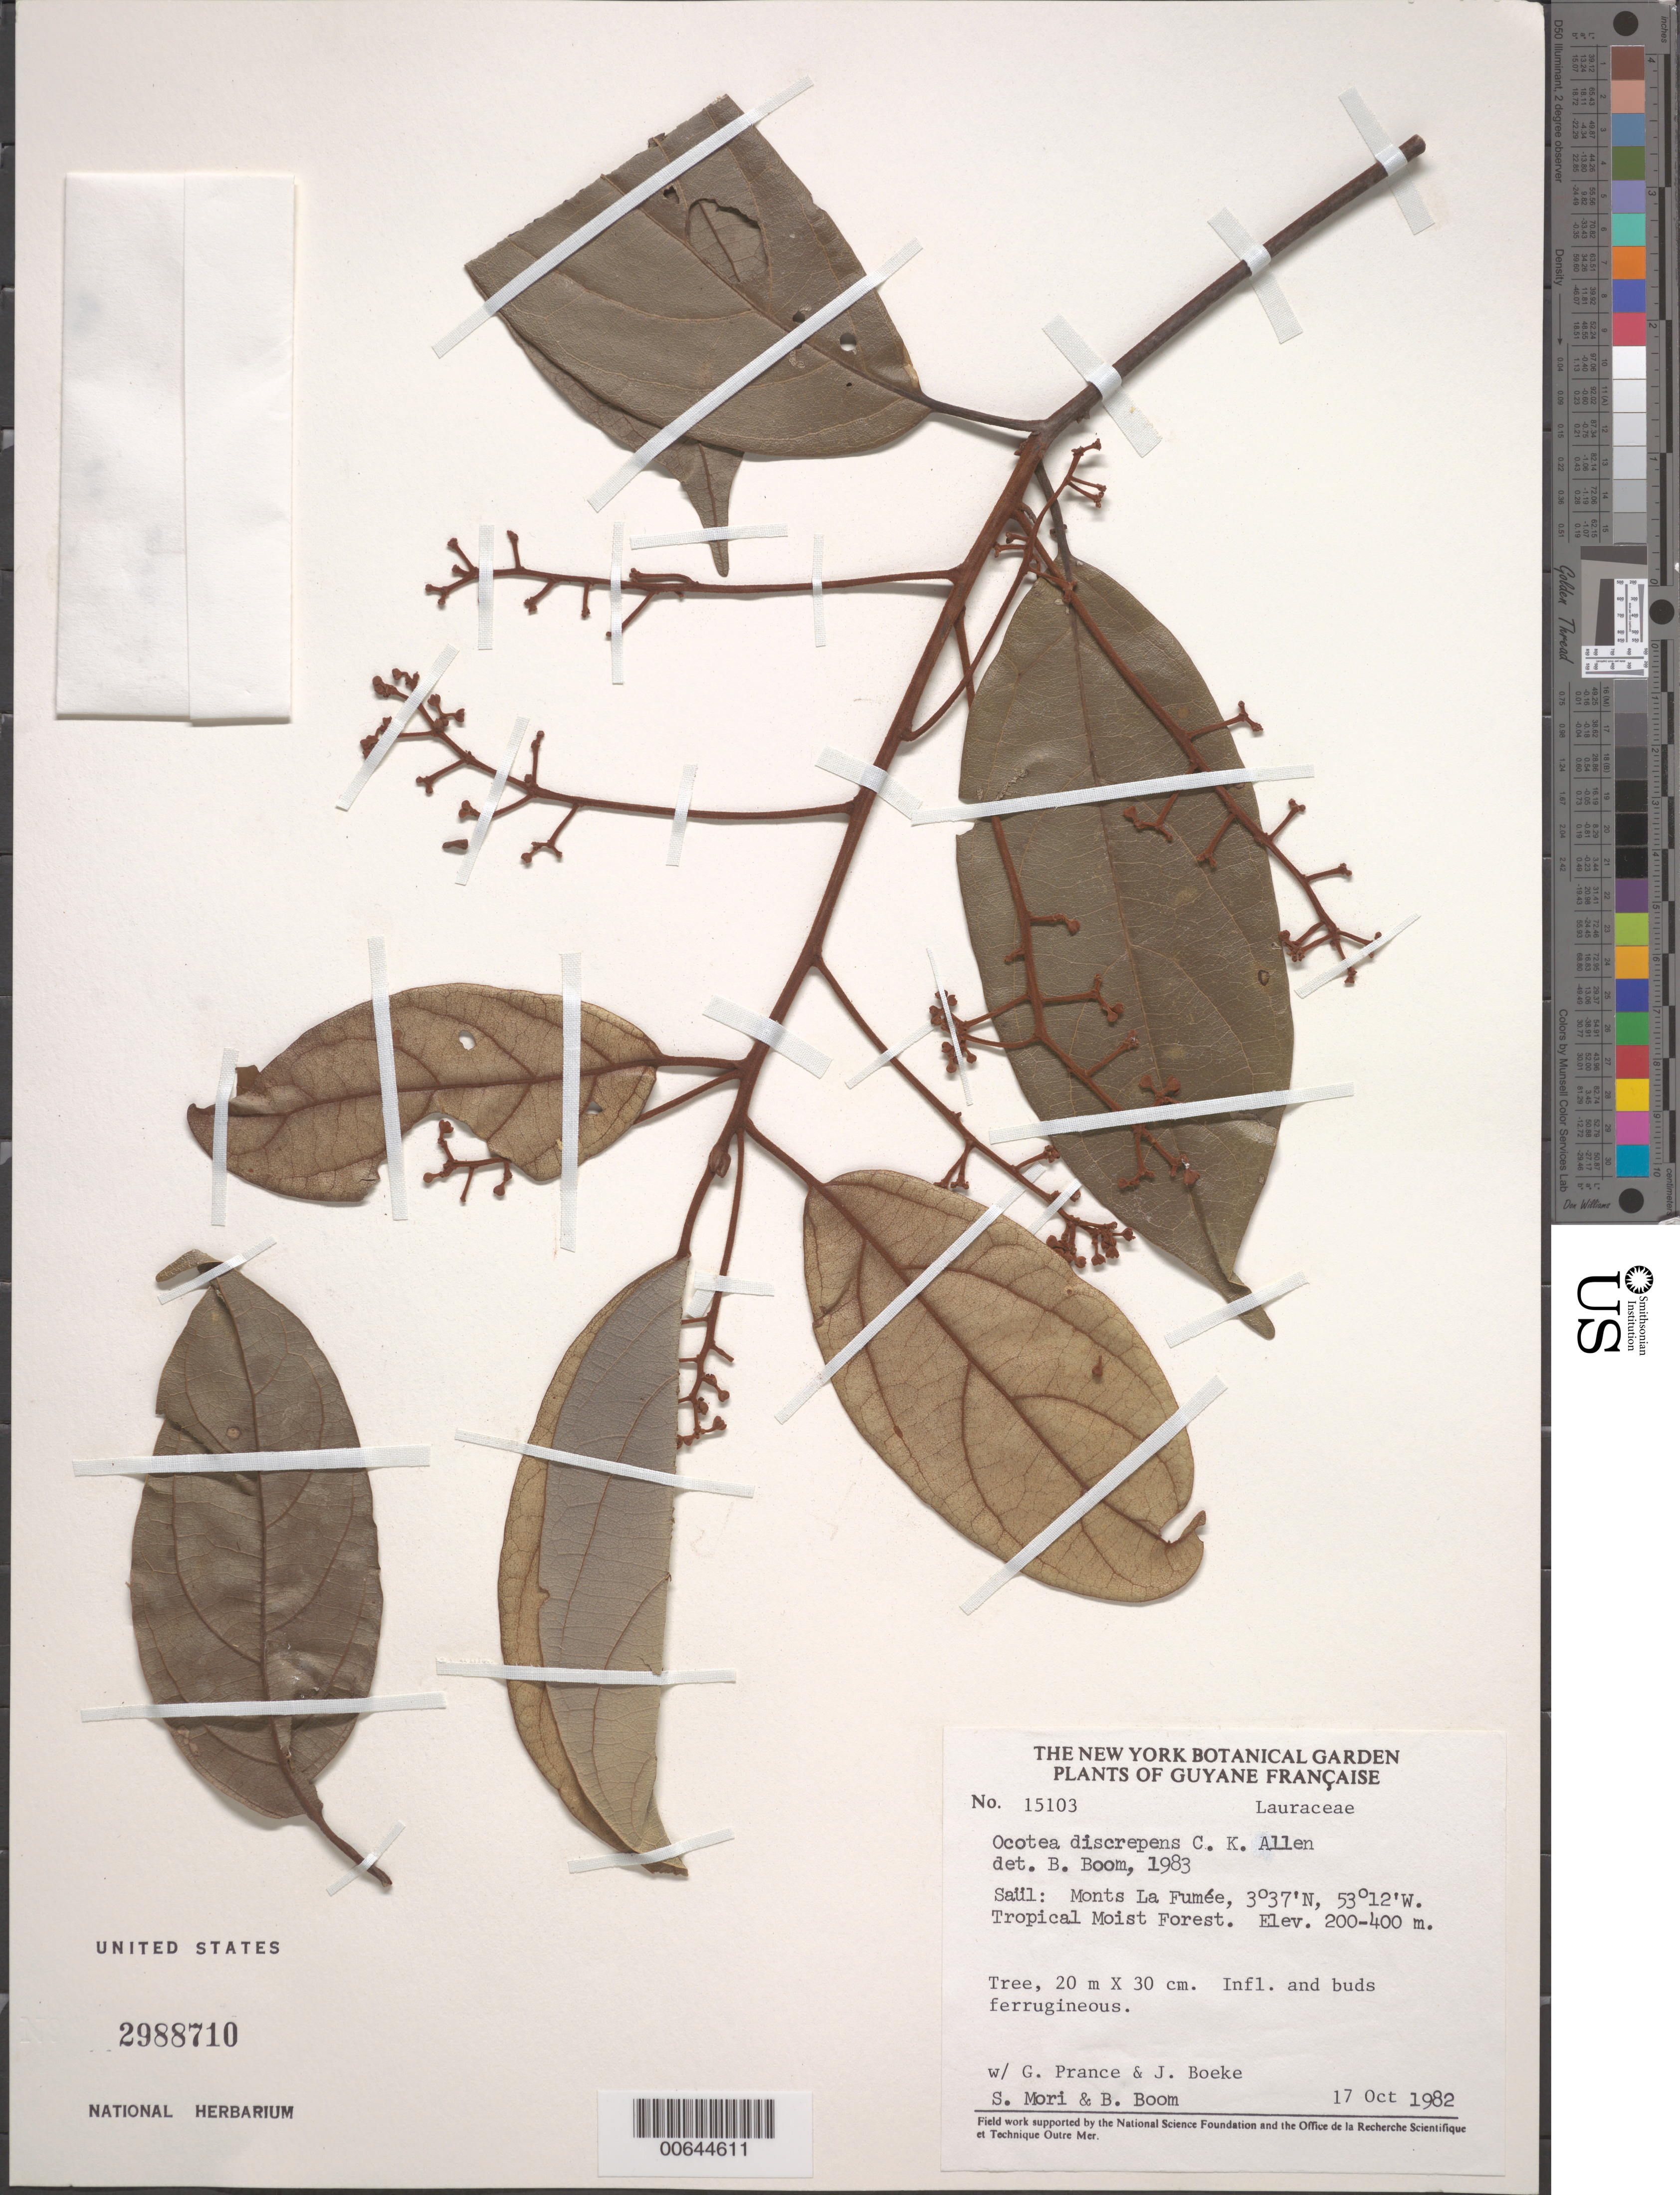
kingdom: Plantae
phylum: Tracheophyta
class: Magnoliopsida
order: Laurales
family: Lauraceae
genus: Ocotea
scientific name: Ocotea discrepens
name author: C.K. Allen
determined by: Boom, B. M.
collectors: S. Mori, B. M. Boom, G. T. Prance & J. D. Boeke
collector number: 15103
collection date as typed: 17-Oct-82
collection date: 1982-10-17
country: French Guiana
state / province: Saint-Laurent-du-Maroni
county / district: Saül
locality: Saül, Monts La Fumée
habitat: Tropical moist forest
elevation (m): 200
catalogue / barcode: US 2988710